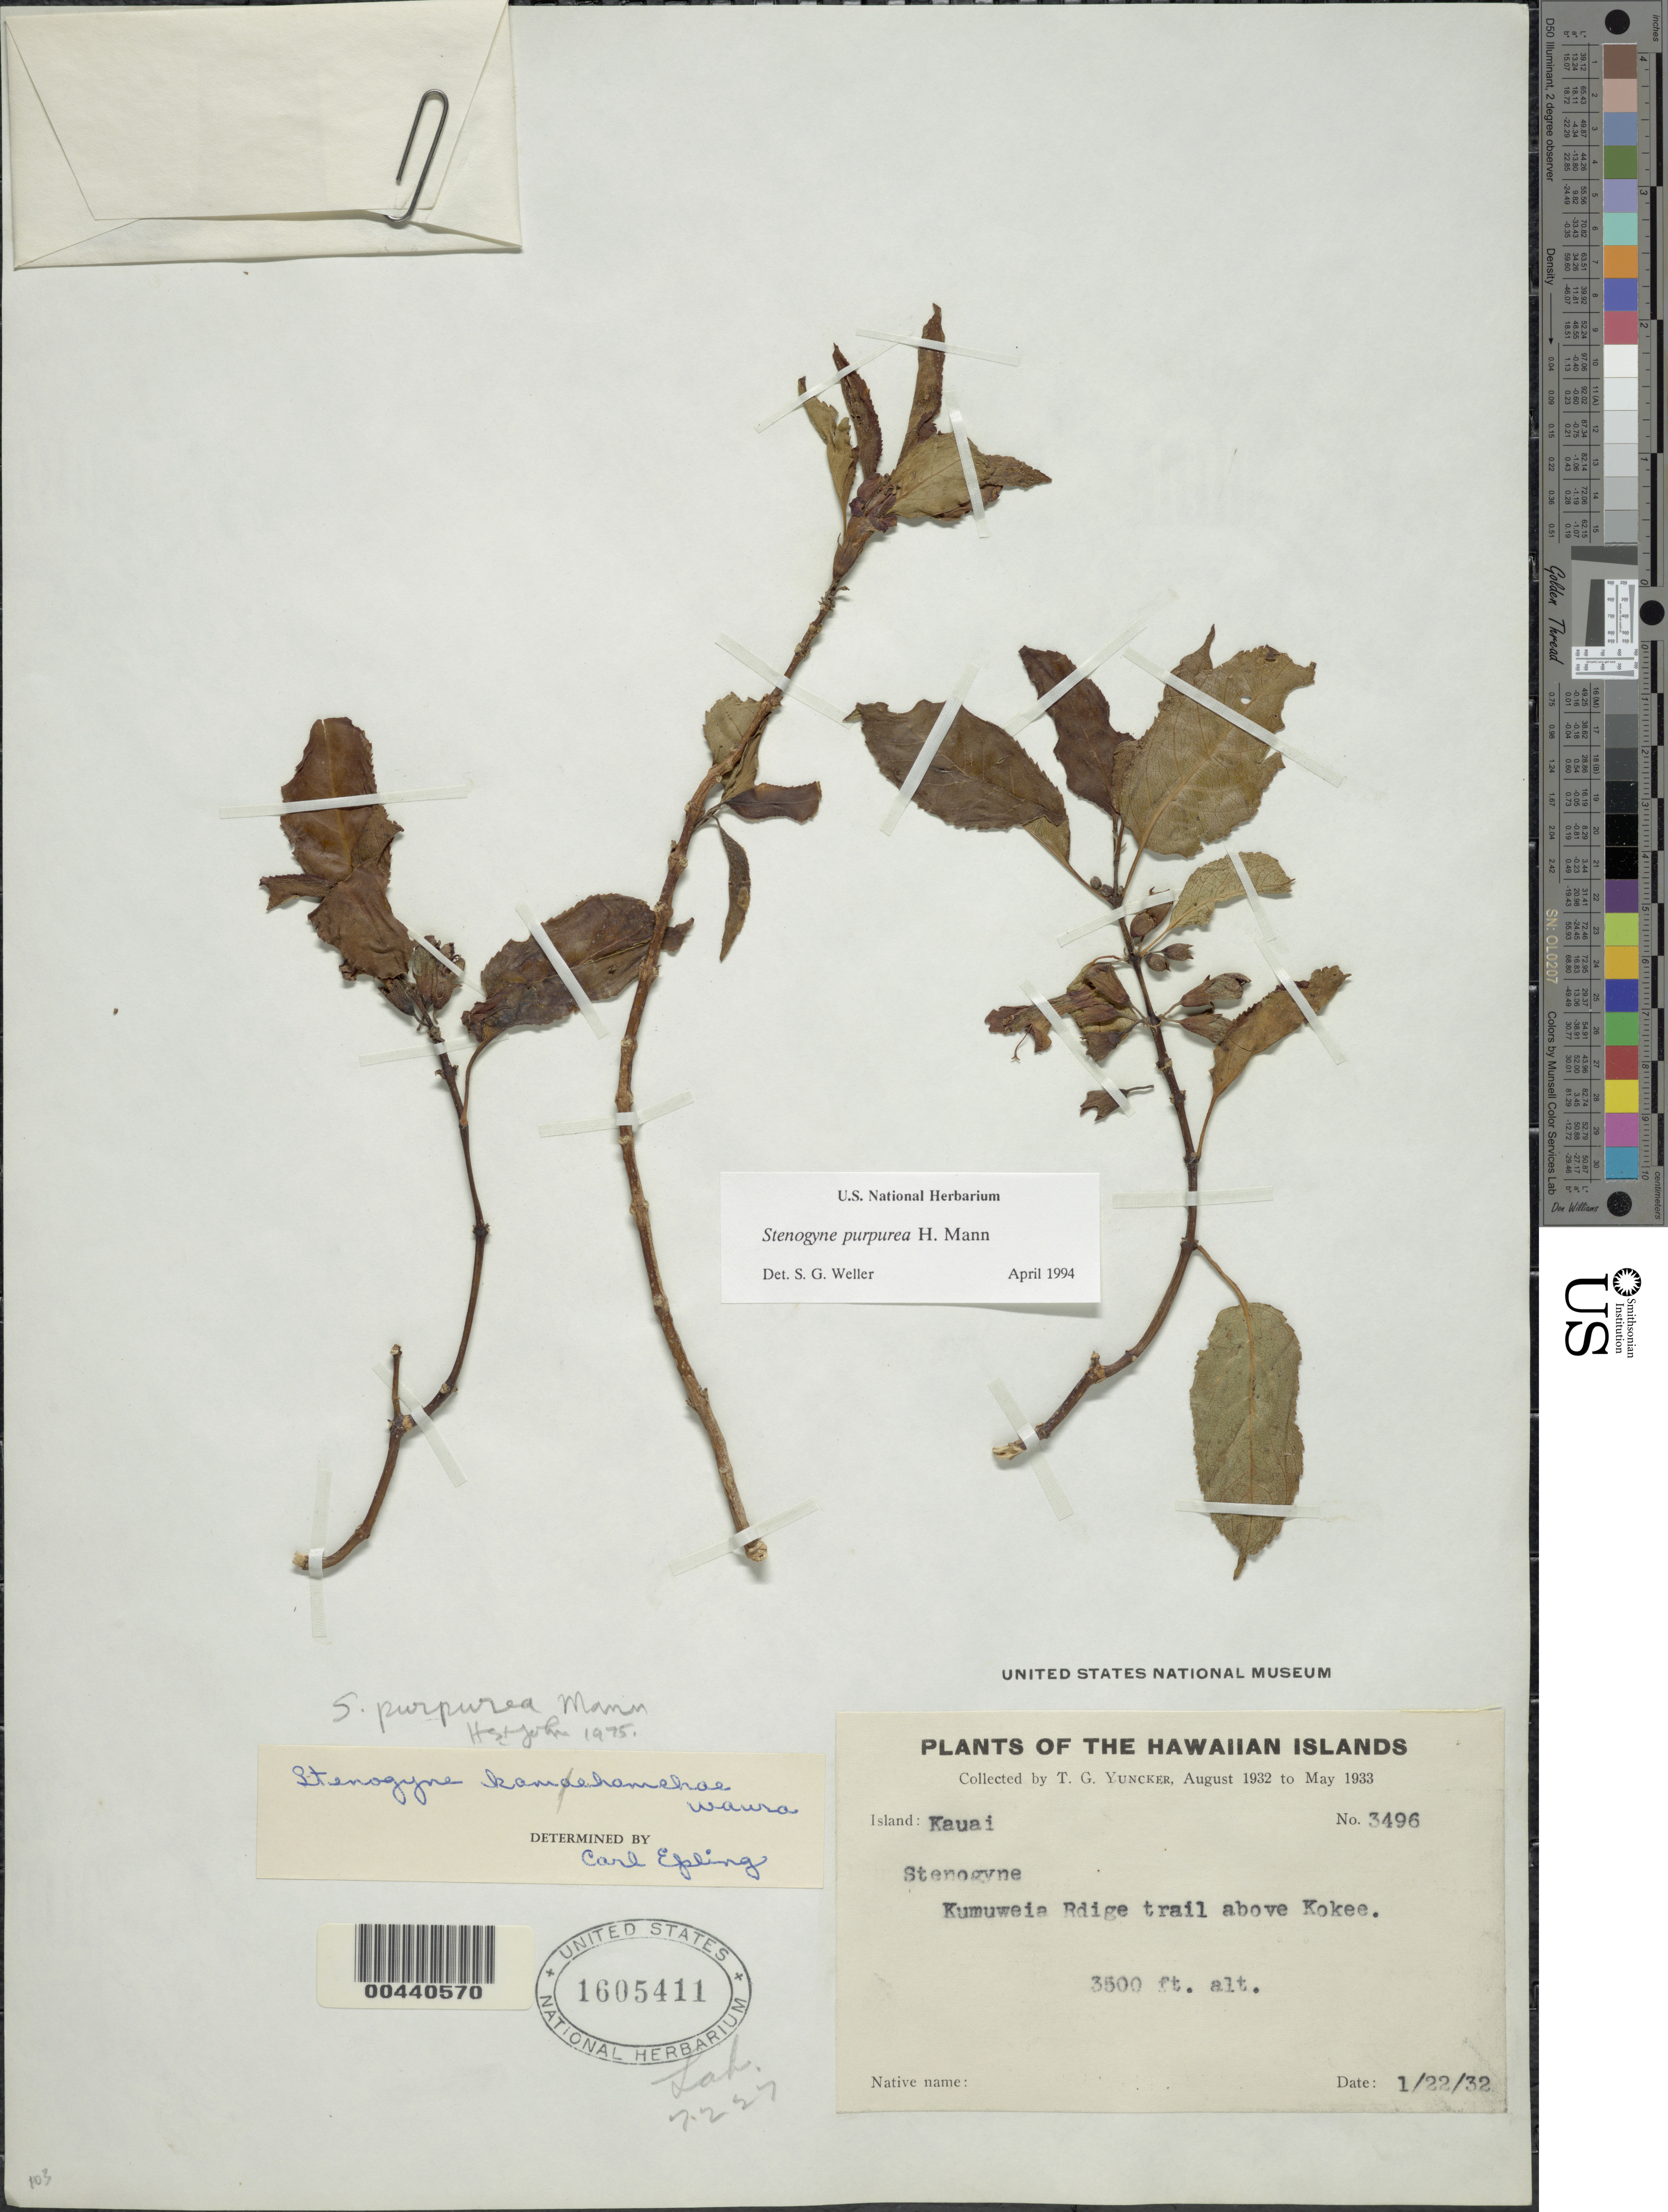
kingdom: Plantae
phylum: Tracheophyta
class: Magnoliopsida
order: Lamiales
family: Lamiaceae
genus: Stenogyne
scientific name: Stenogyne purpurea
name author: H. Mann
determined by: Weller, Stephen G., (UNITED STATES)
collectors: T. G. Yuncker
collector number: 3496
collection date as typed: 22 Jan 1932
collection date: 1932-01-22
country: United States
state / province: Hawaii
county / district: Kauai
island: Kaua'i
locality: Kumuweia Ridge trail above Kokee.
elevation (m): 1067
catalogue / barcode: US 1605411